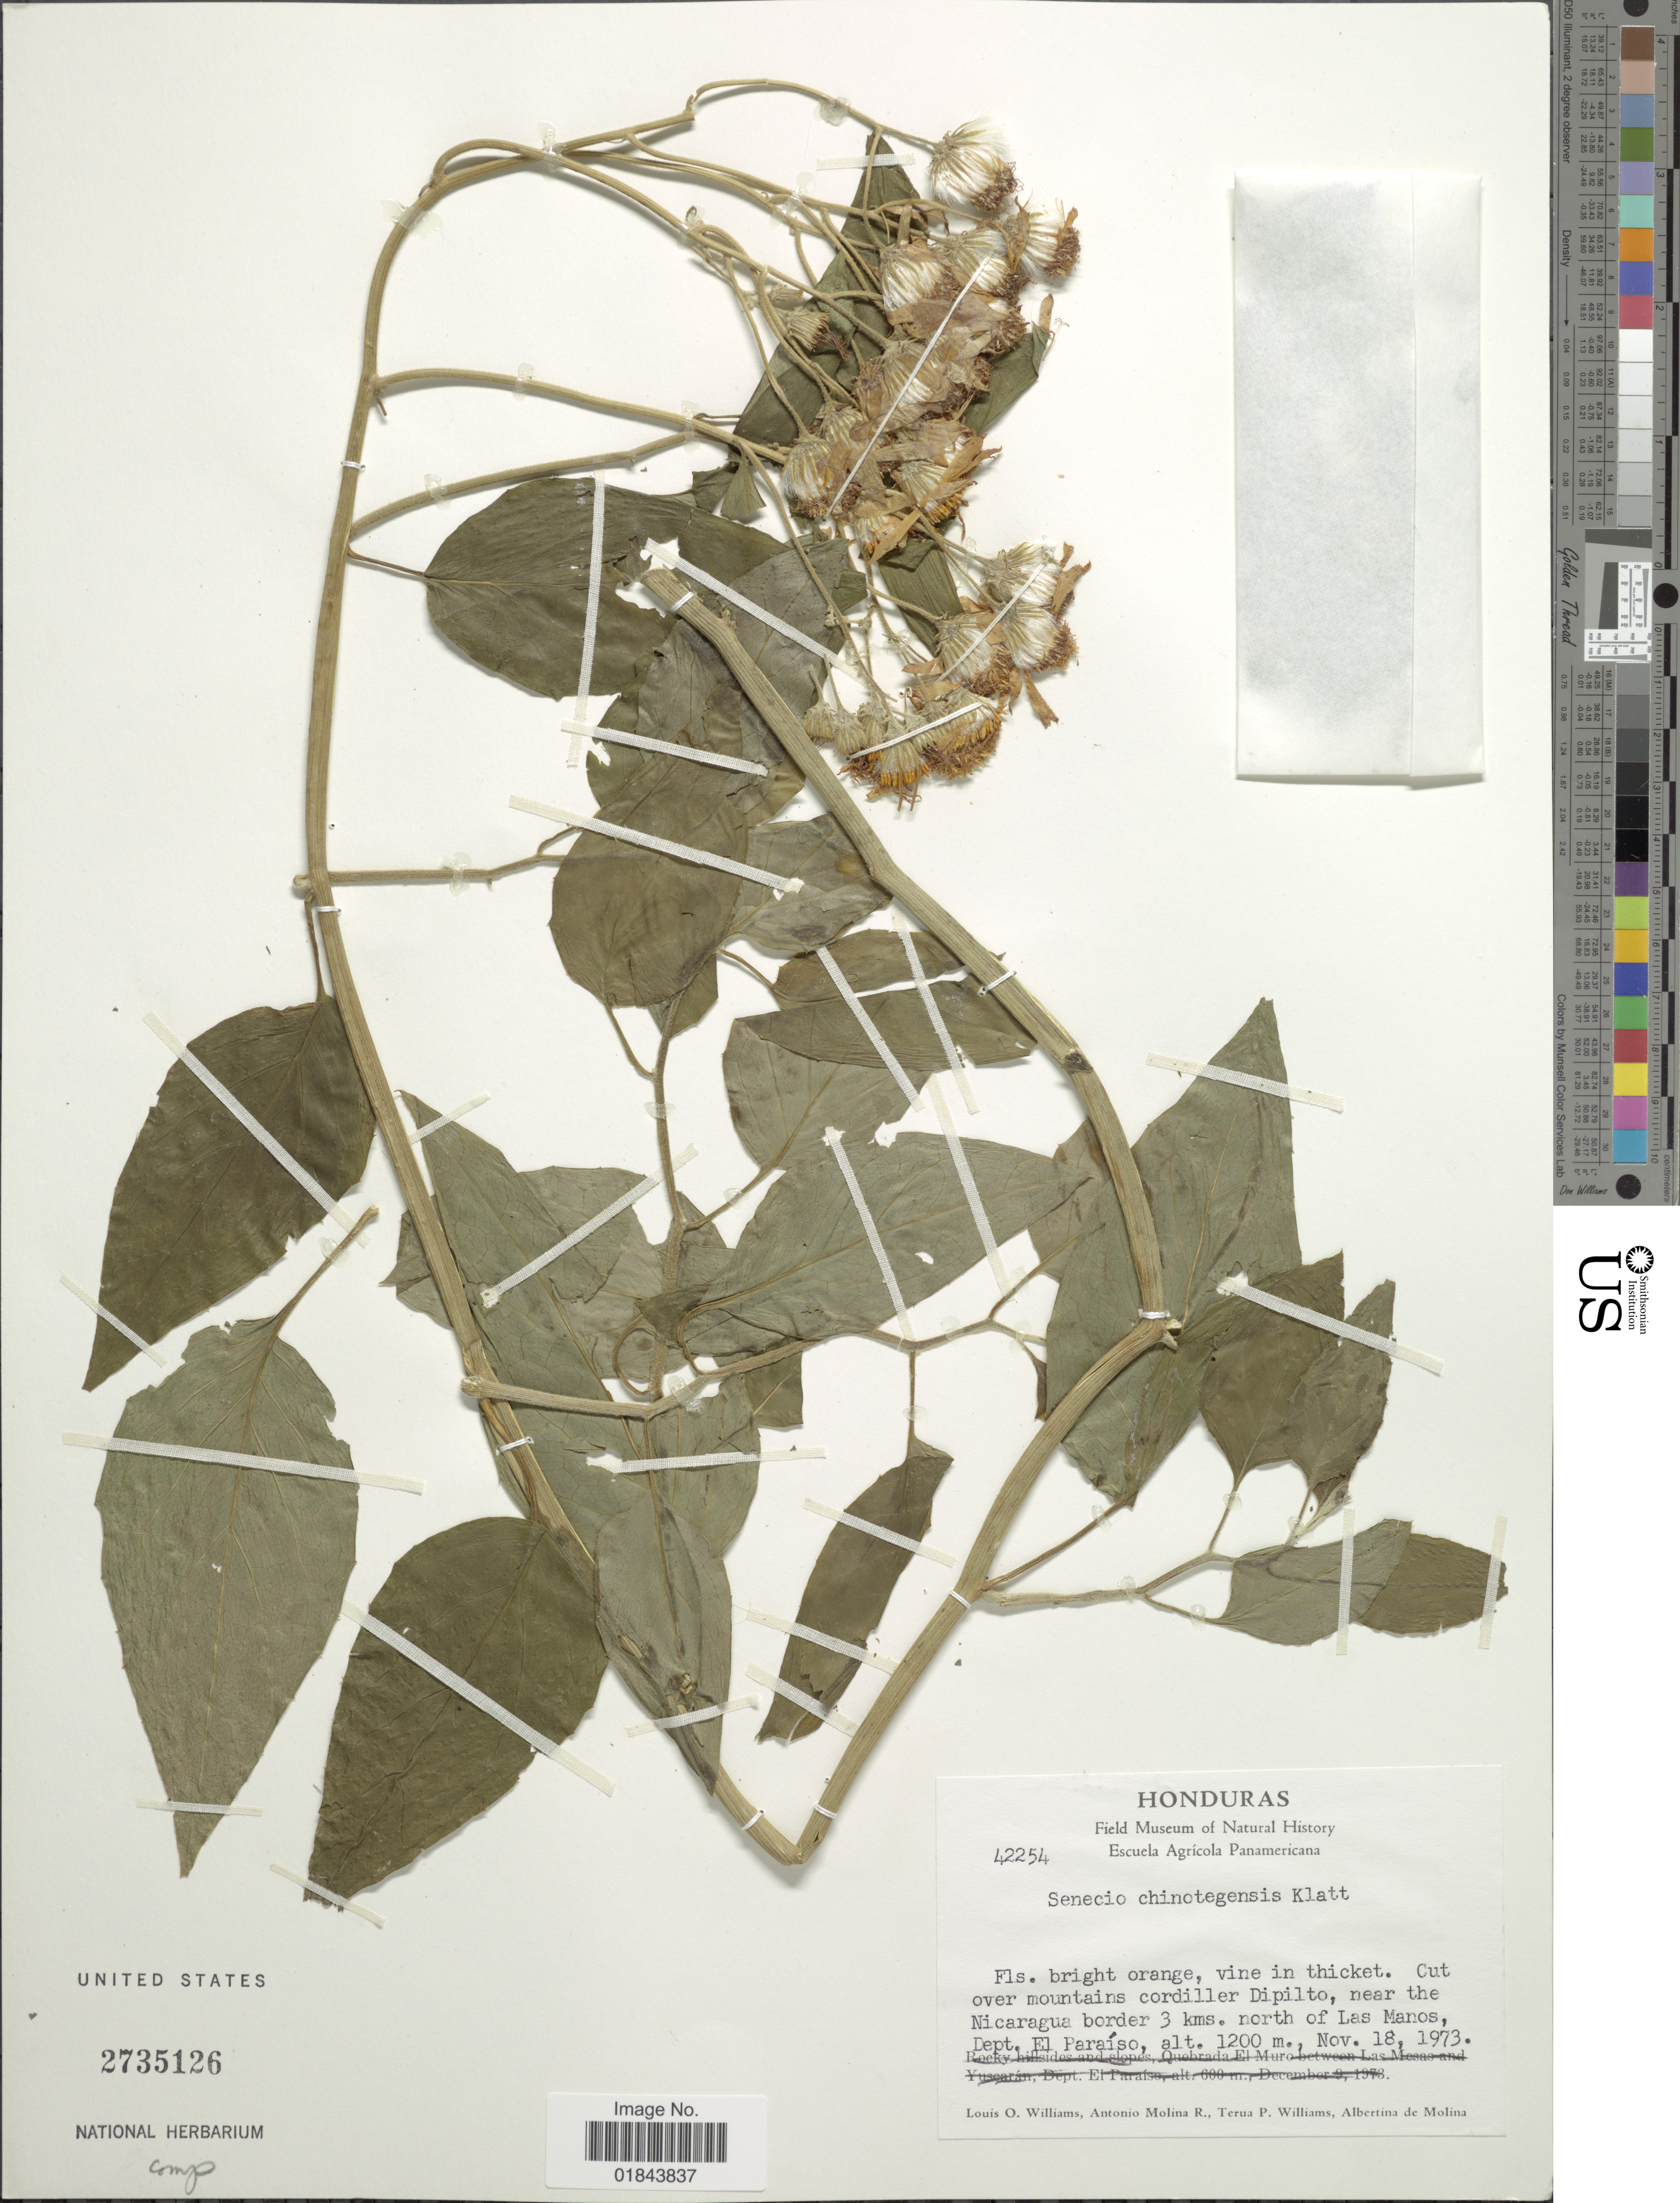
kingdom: Plantae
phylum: Tracheophyta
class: Magnoliopsida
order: Asterales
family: Asteraceae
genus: Pseudogynoxys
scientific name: Pseudogynoxys haenkei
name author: (DC.) Cabrera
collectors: L. O. Williams, A. Molina R., T. P. Williams & A. R. Molina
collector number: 42254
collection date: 1973-11-18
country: Honduras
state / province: El Paraíso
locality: Cut over mountains cordiller Dipilto, near the Nicaragua border 3 kms. north of Las Manos, Dept. El Paraíso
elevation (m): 1200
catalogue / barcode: US 2735126